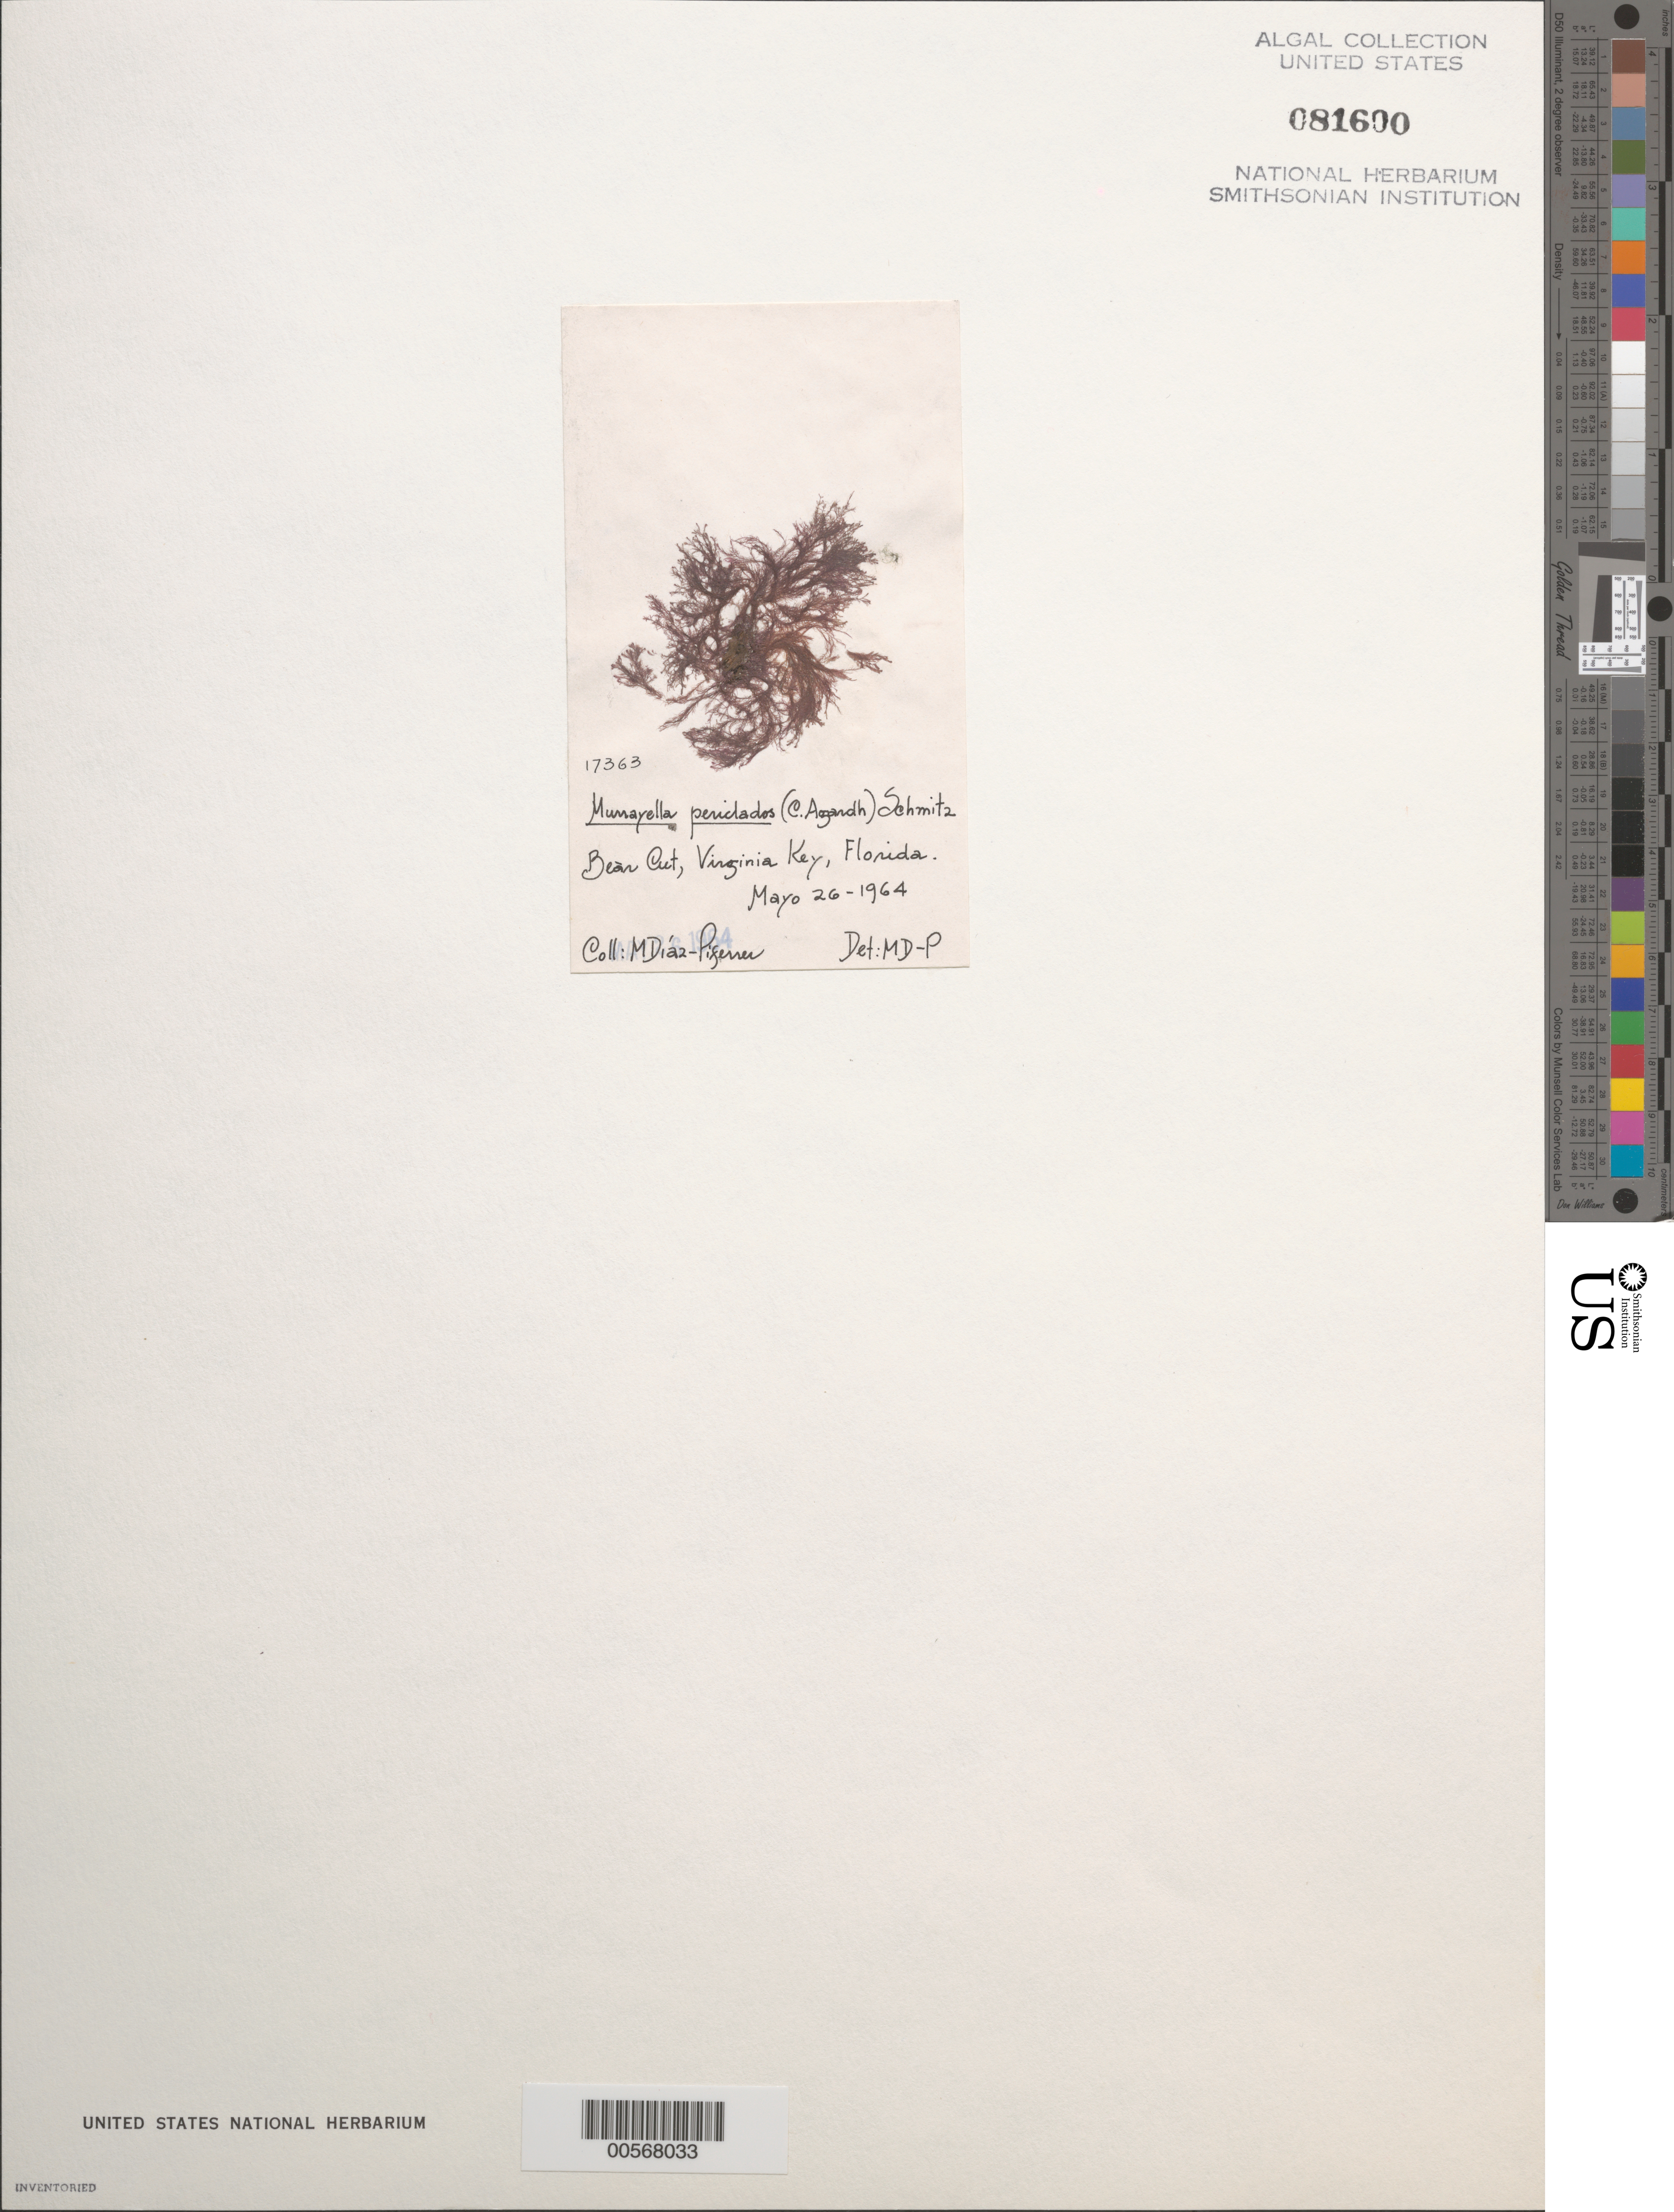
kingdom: Plantae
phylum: Rhodophyta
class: Florideophyceae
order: Ceramiales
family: Rhodomelaceae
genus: Murrayella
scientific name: Murrayella periclados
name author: (C. Agardh) F. Schmitz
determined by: Diaz-Piferrer, M.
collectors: M. Diaz-Piferrer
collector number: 17363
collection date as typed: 26 May 1964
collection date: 1964-05-26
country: United States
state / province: Florida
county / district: Miami-Dade County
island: Virginia Key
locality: Bear Cut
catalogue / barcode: US 81600